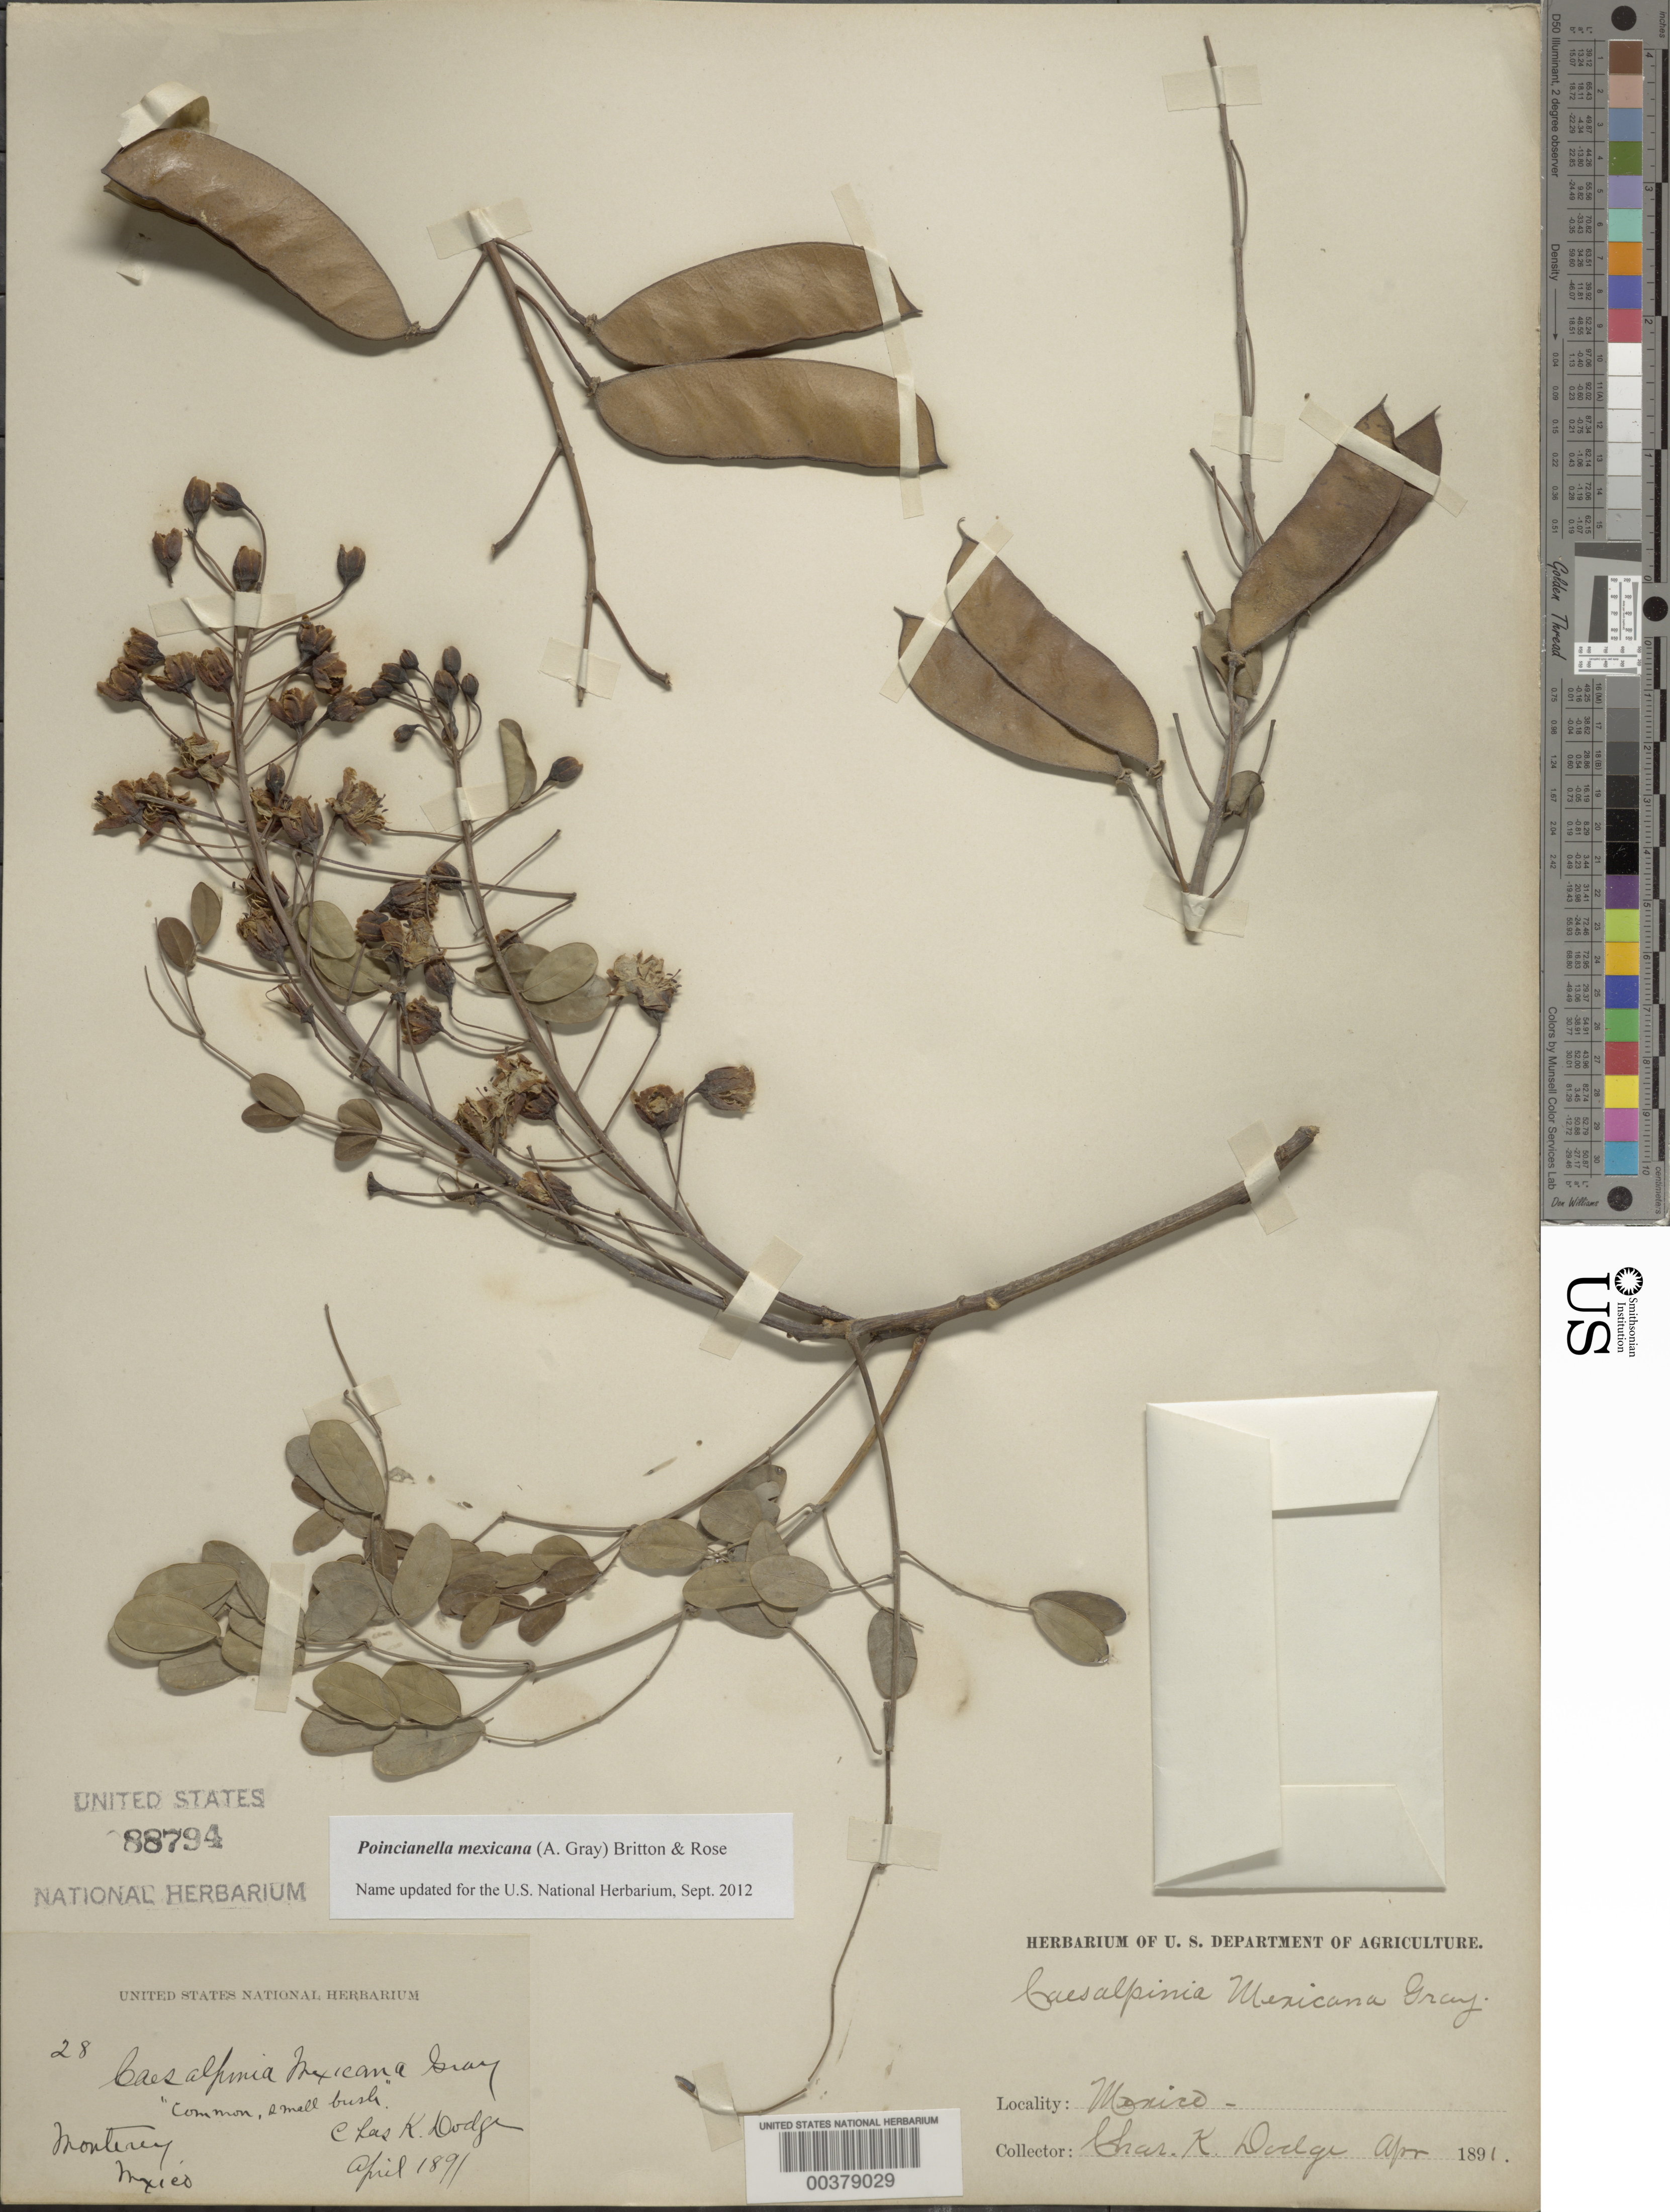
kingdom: Plantae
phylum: Tracheophyta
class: Magnoliopsida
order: Fabales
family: Fabaceae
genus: Erythrostemon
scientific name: Erythrostemon mexicanus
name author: (Rose) Gagnon & G.P. Lewis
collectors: C. K. Dodge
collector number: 28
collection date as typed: Apr 1891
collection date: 1891-04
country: Mexico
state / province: Nuevo León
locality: Monterrey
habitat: Limestone hills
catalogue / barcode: US 88794